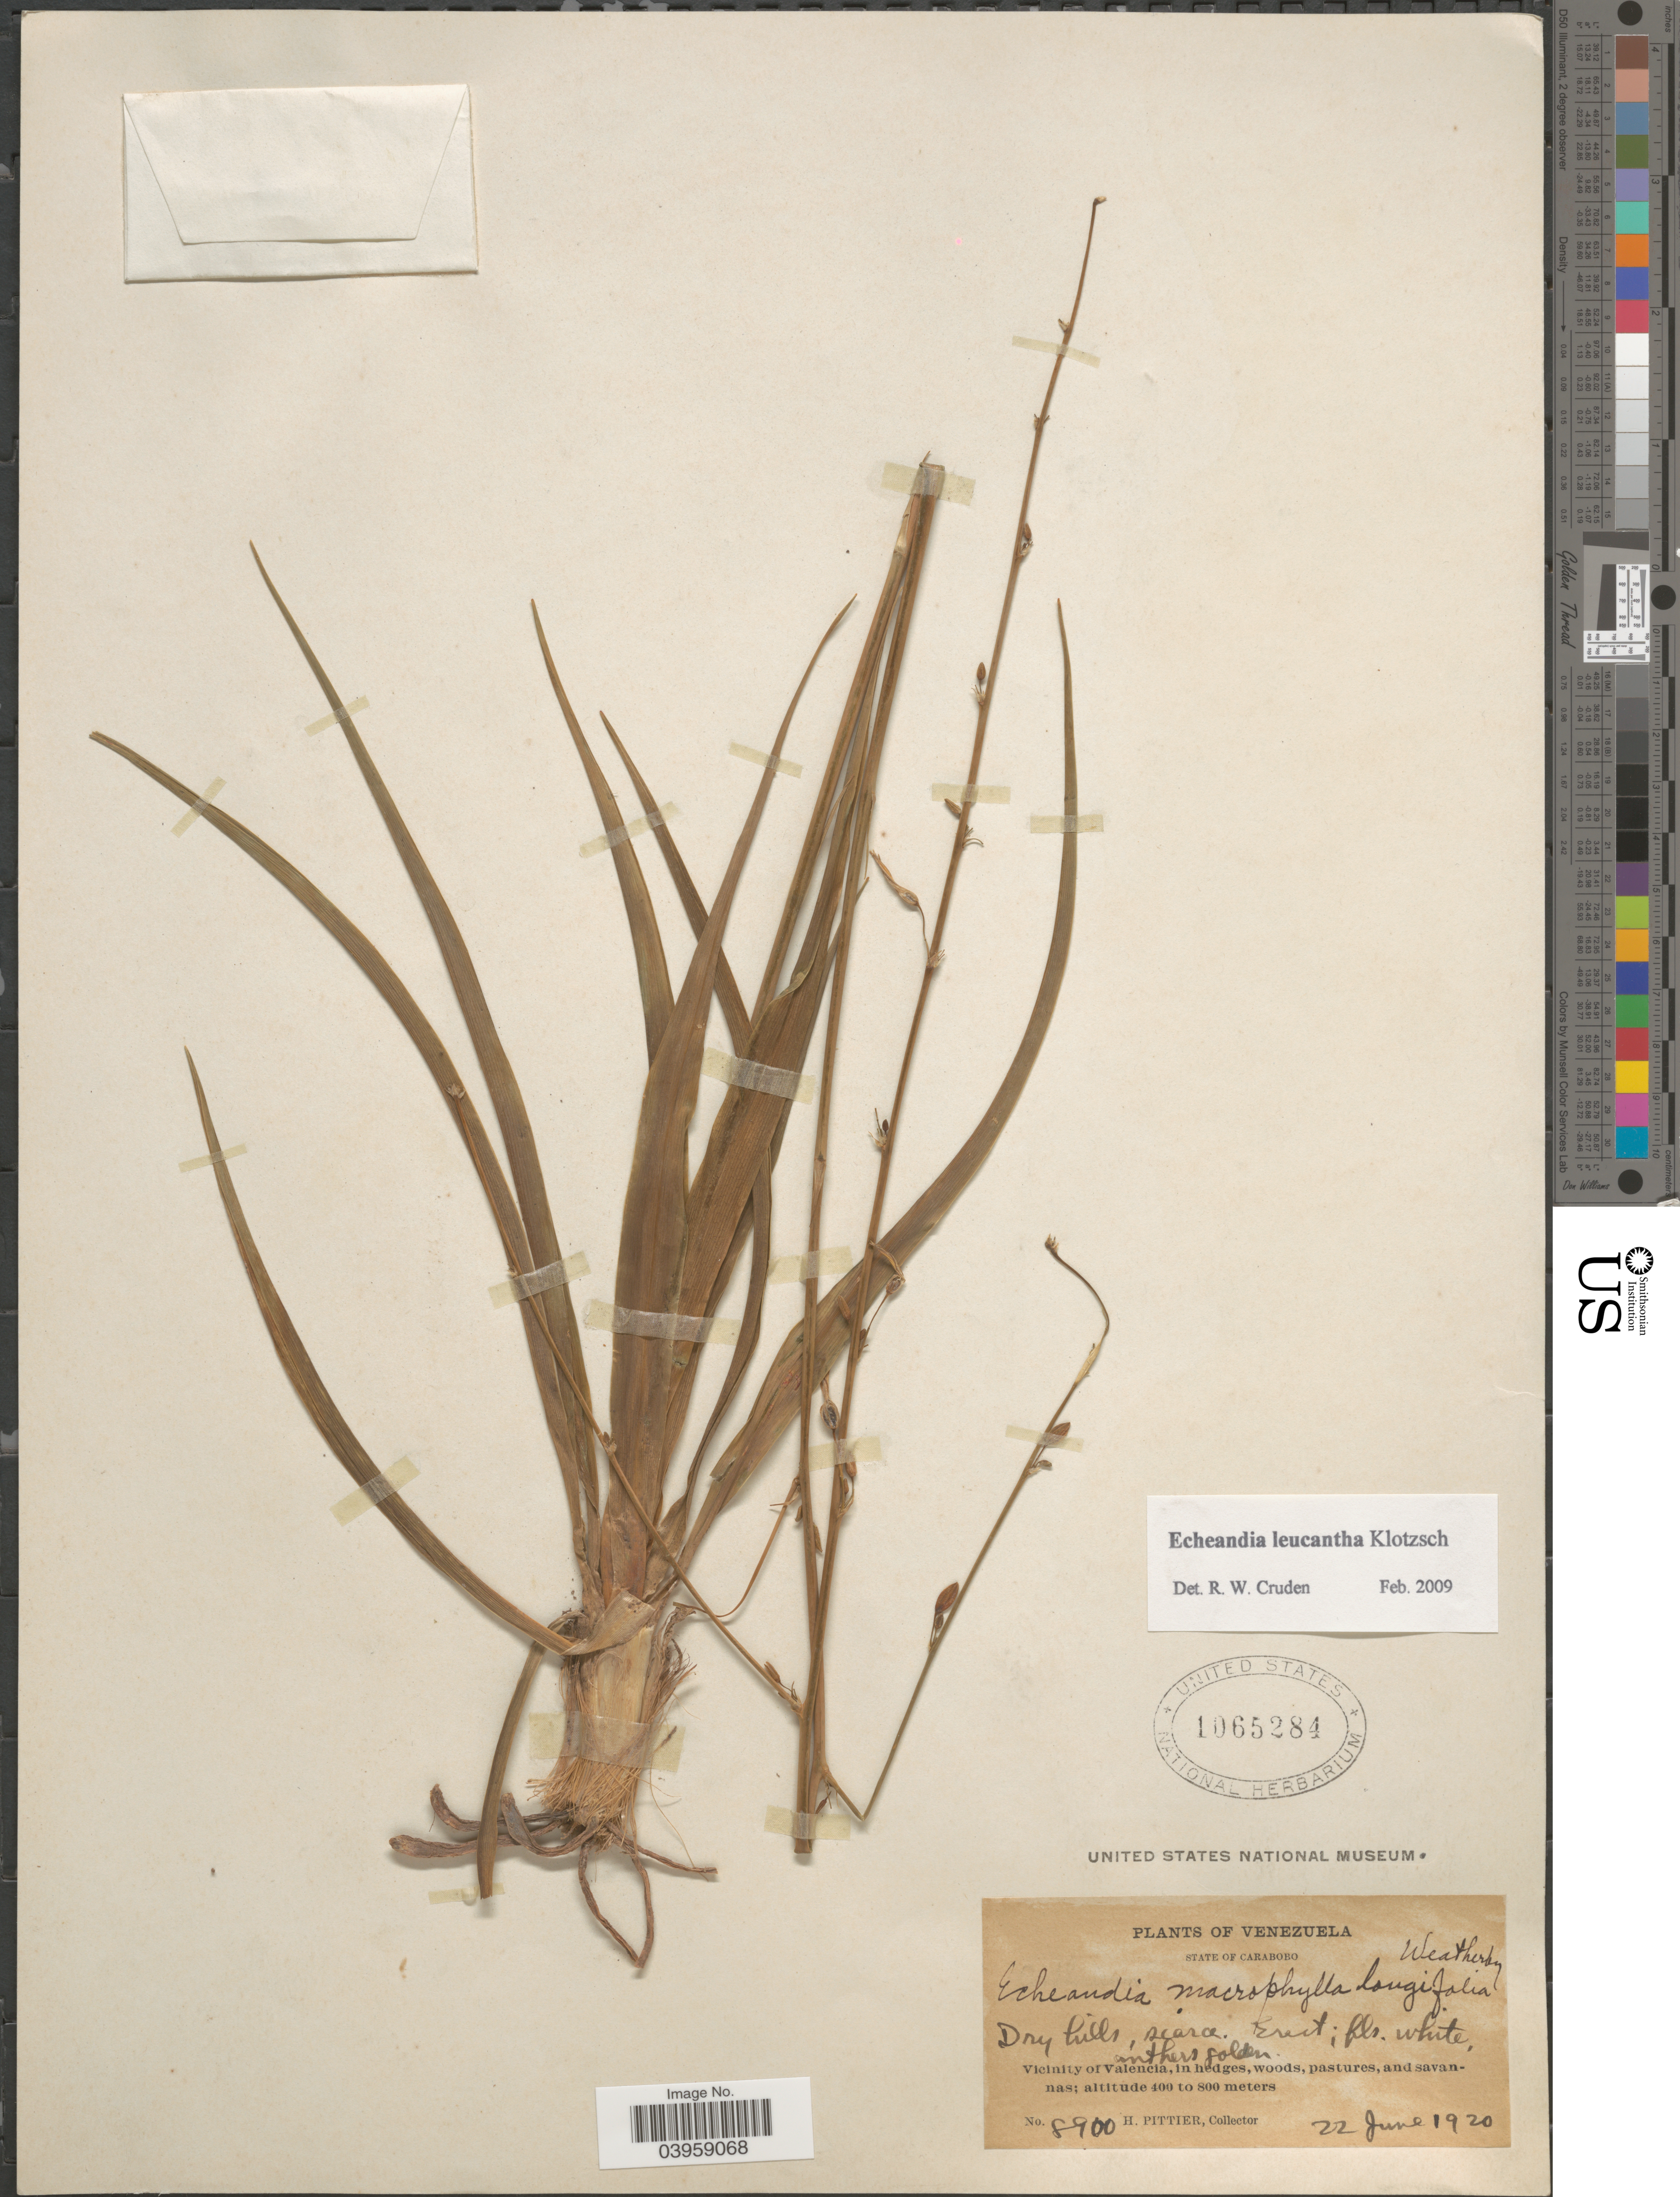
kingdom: Plantae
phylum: Tracheophyta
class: Liliopsida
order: Asparagales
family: Asparagaceae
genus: Echeandia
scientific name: Echeandia leucantha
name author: Klotzsch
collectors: H. F. Pittier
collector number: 8900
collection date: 1920-06-22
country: Venezuela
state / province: Carabobo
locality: Vicinity of Valencia.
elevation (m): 400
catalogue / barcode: US 1065284